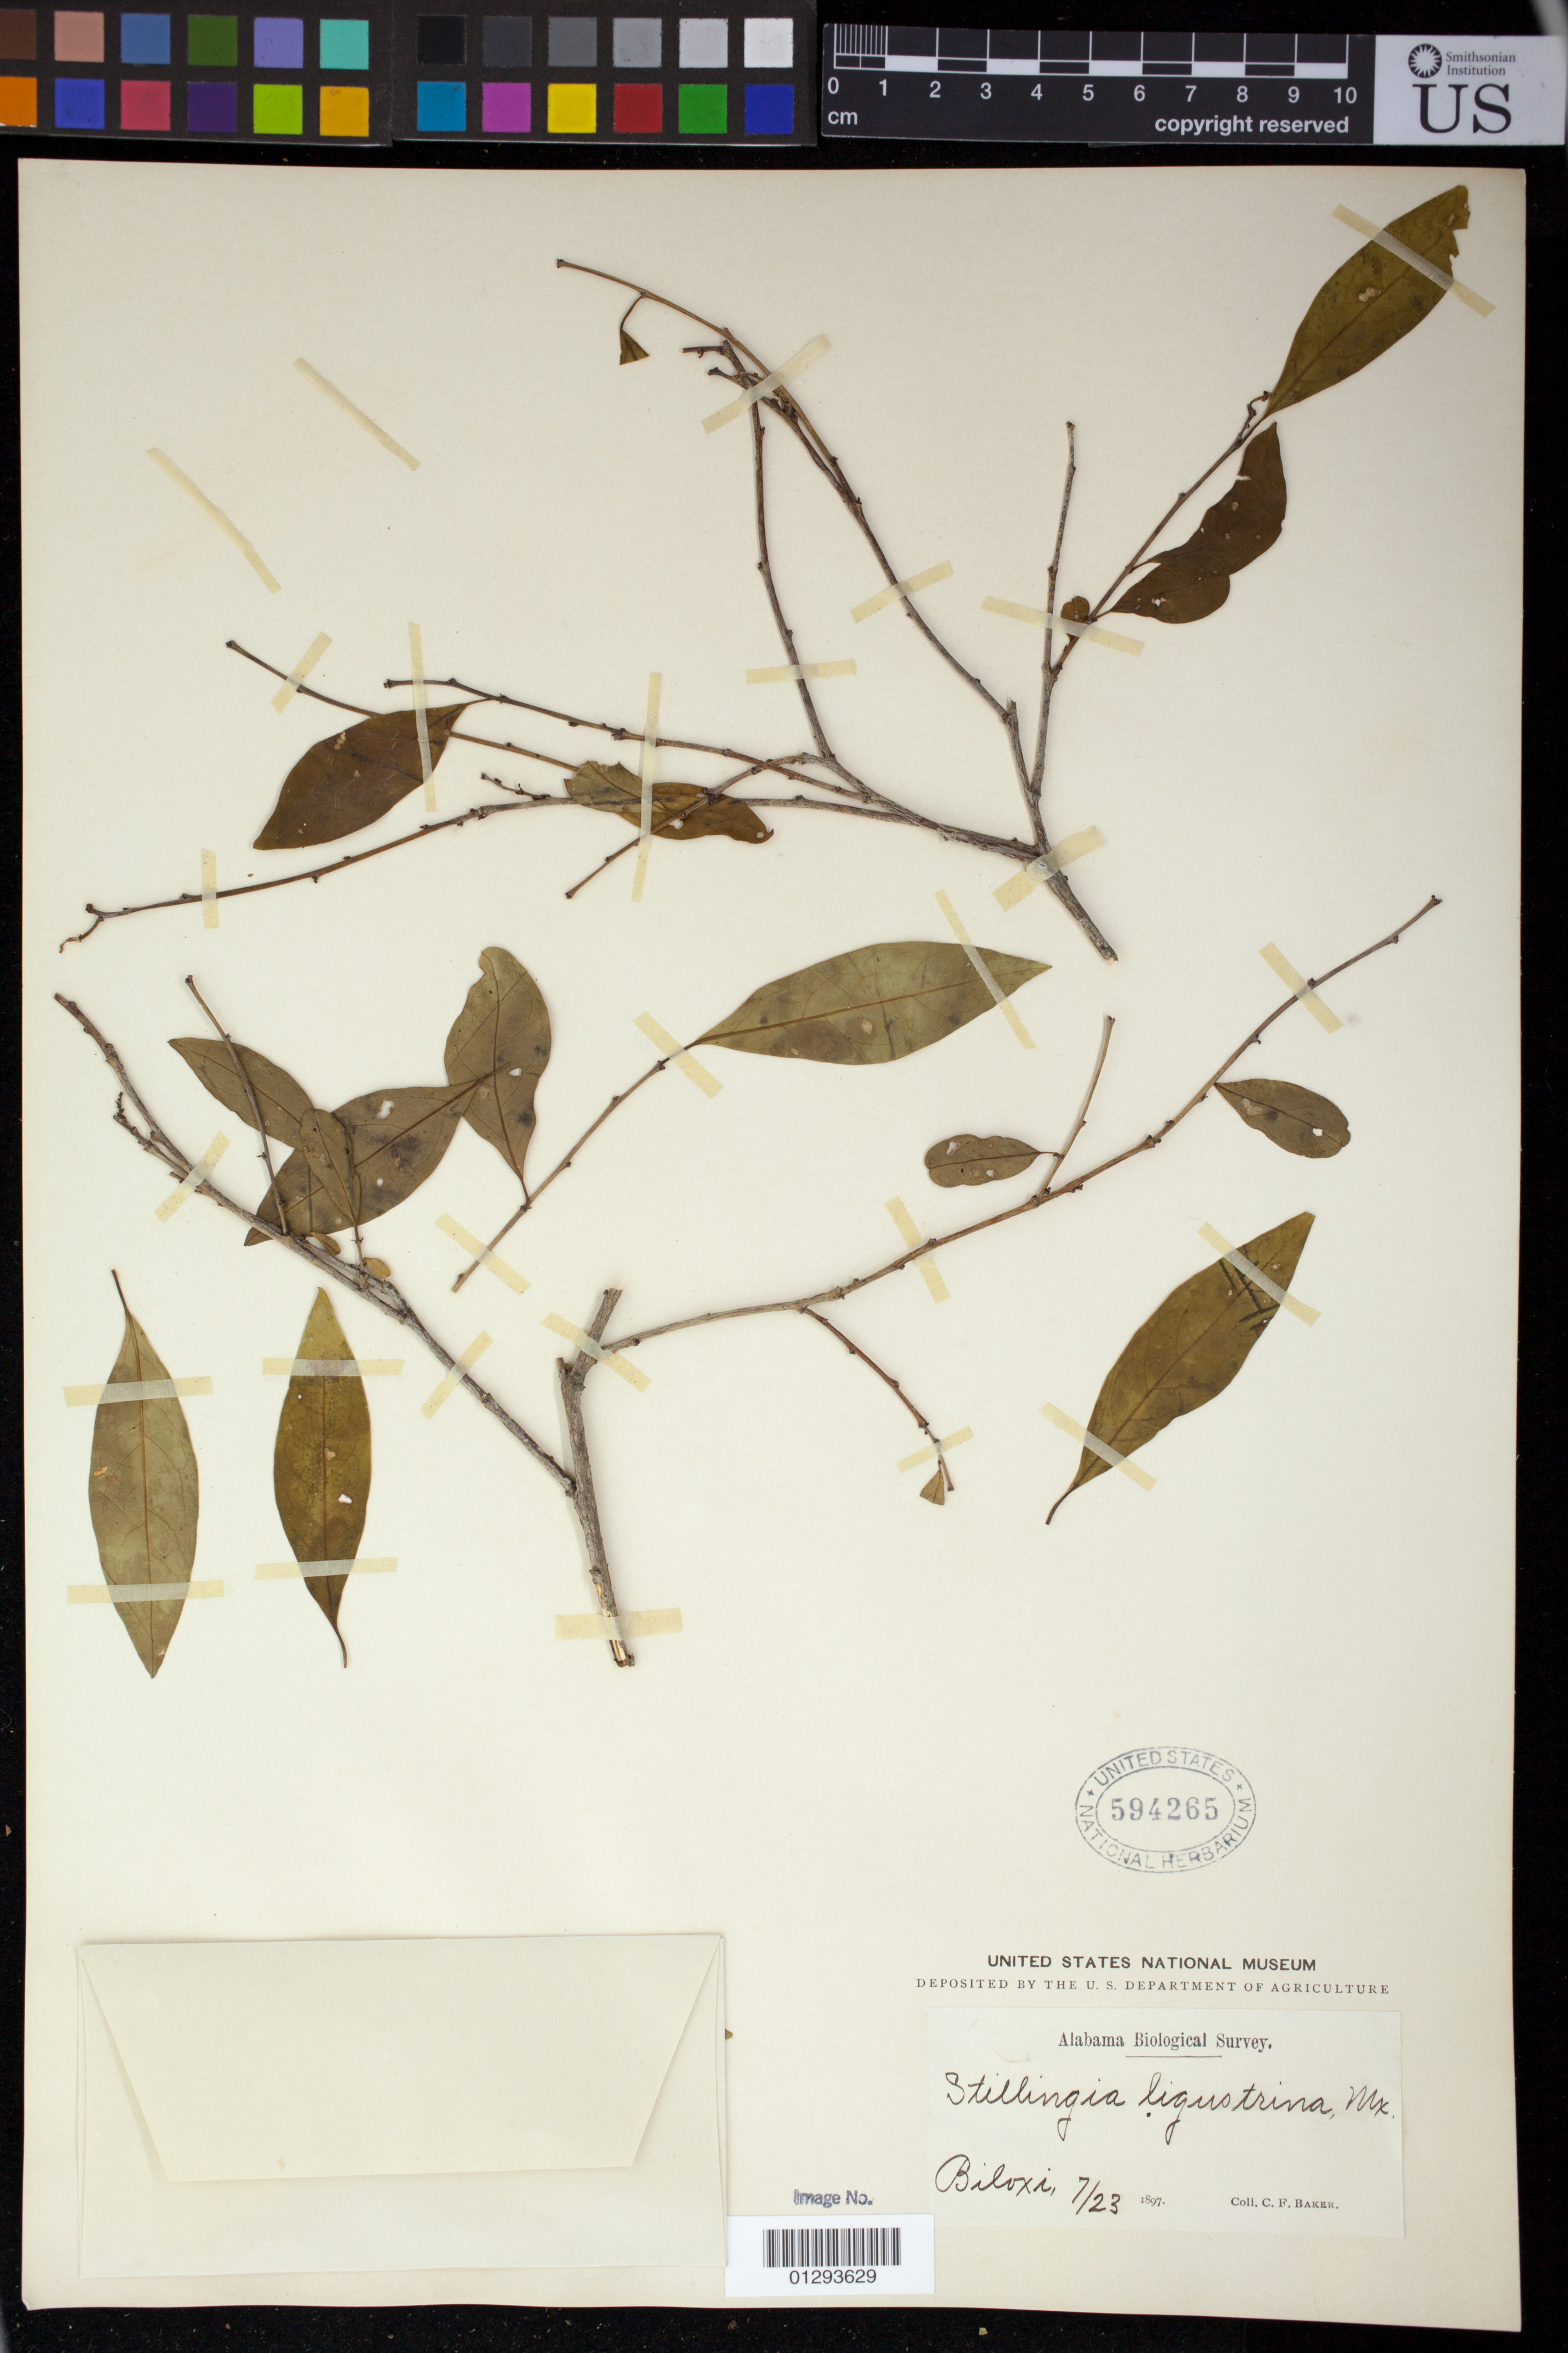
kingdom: Plantae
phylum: Tracheophyta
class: Magnoliopsida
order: Malpighiales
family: Euphorbiaceae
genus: Sebastiania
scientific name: Sebastiania fruticosa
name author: (Bartram) Fernald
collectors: C. F. Baker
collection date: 1897-07-23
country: United States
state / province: Mississippi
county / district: Harrison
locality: Biloxi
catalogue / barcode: US 594265